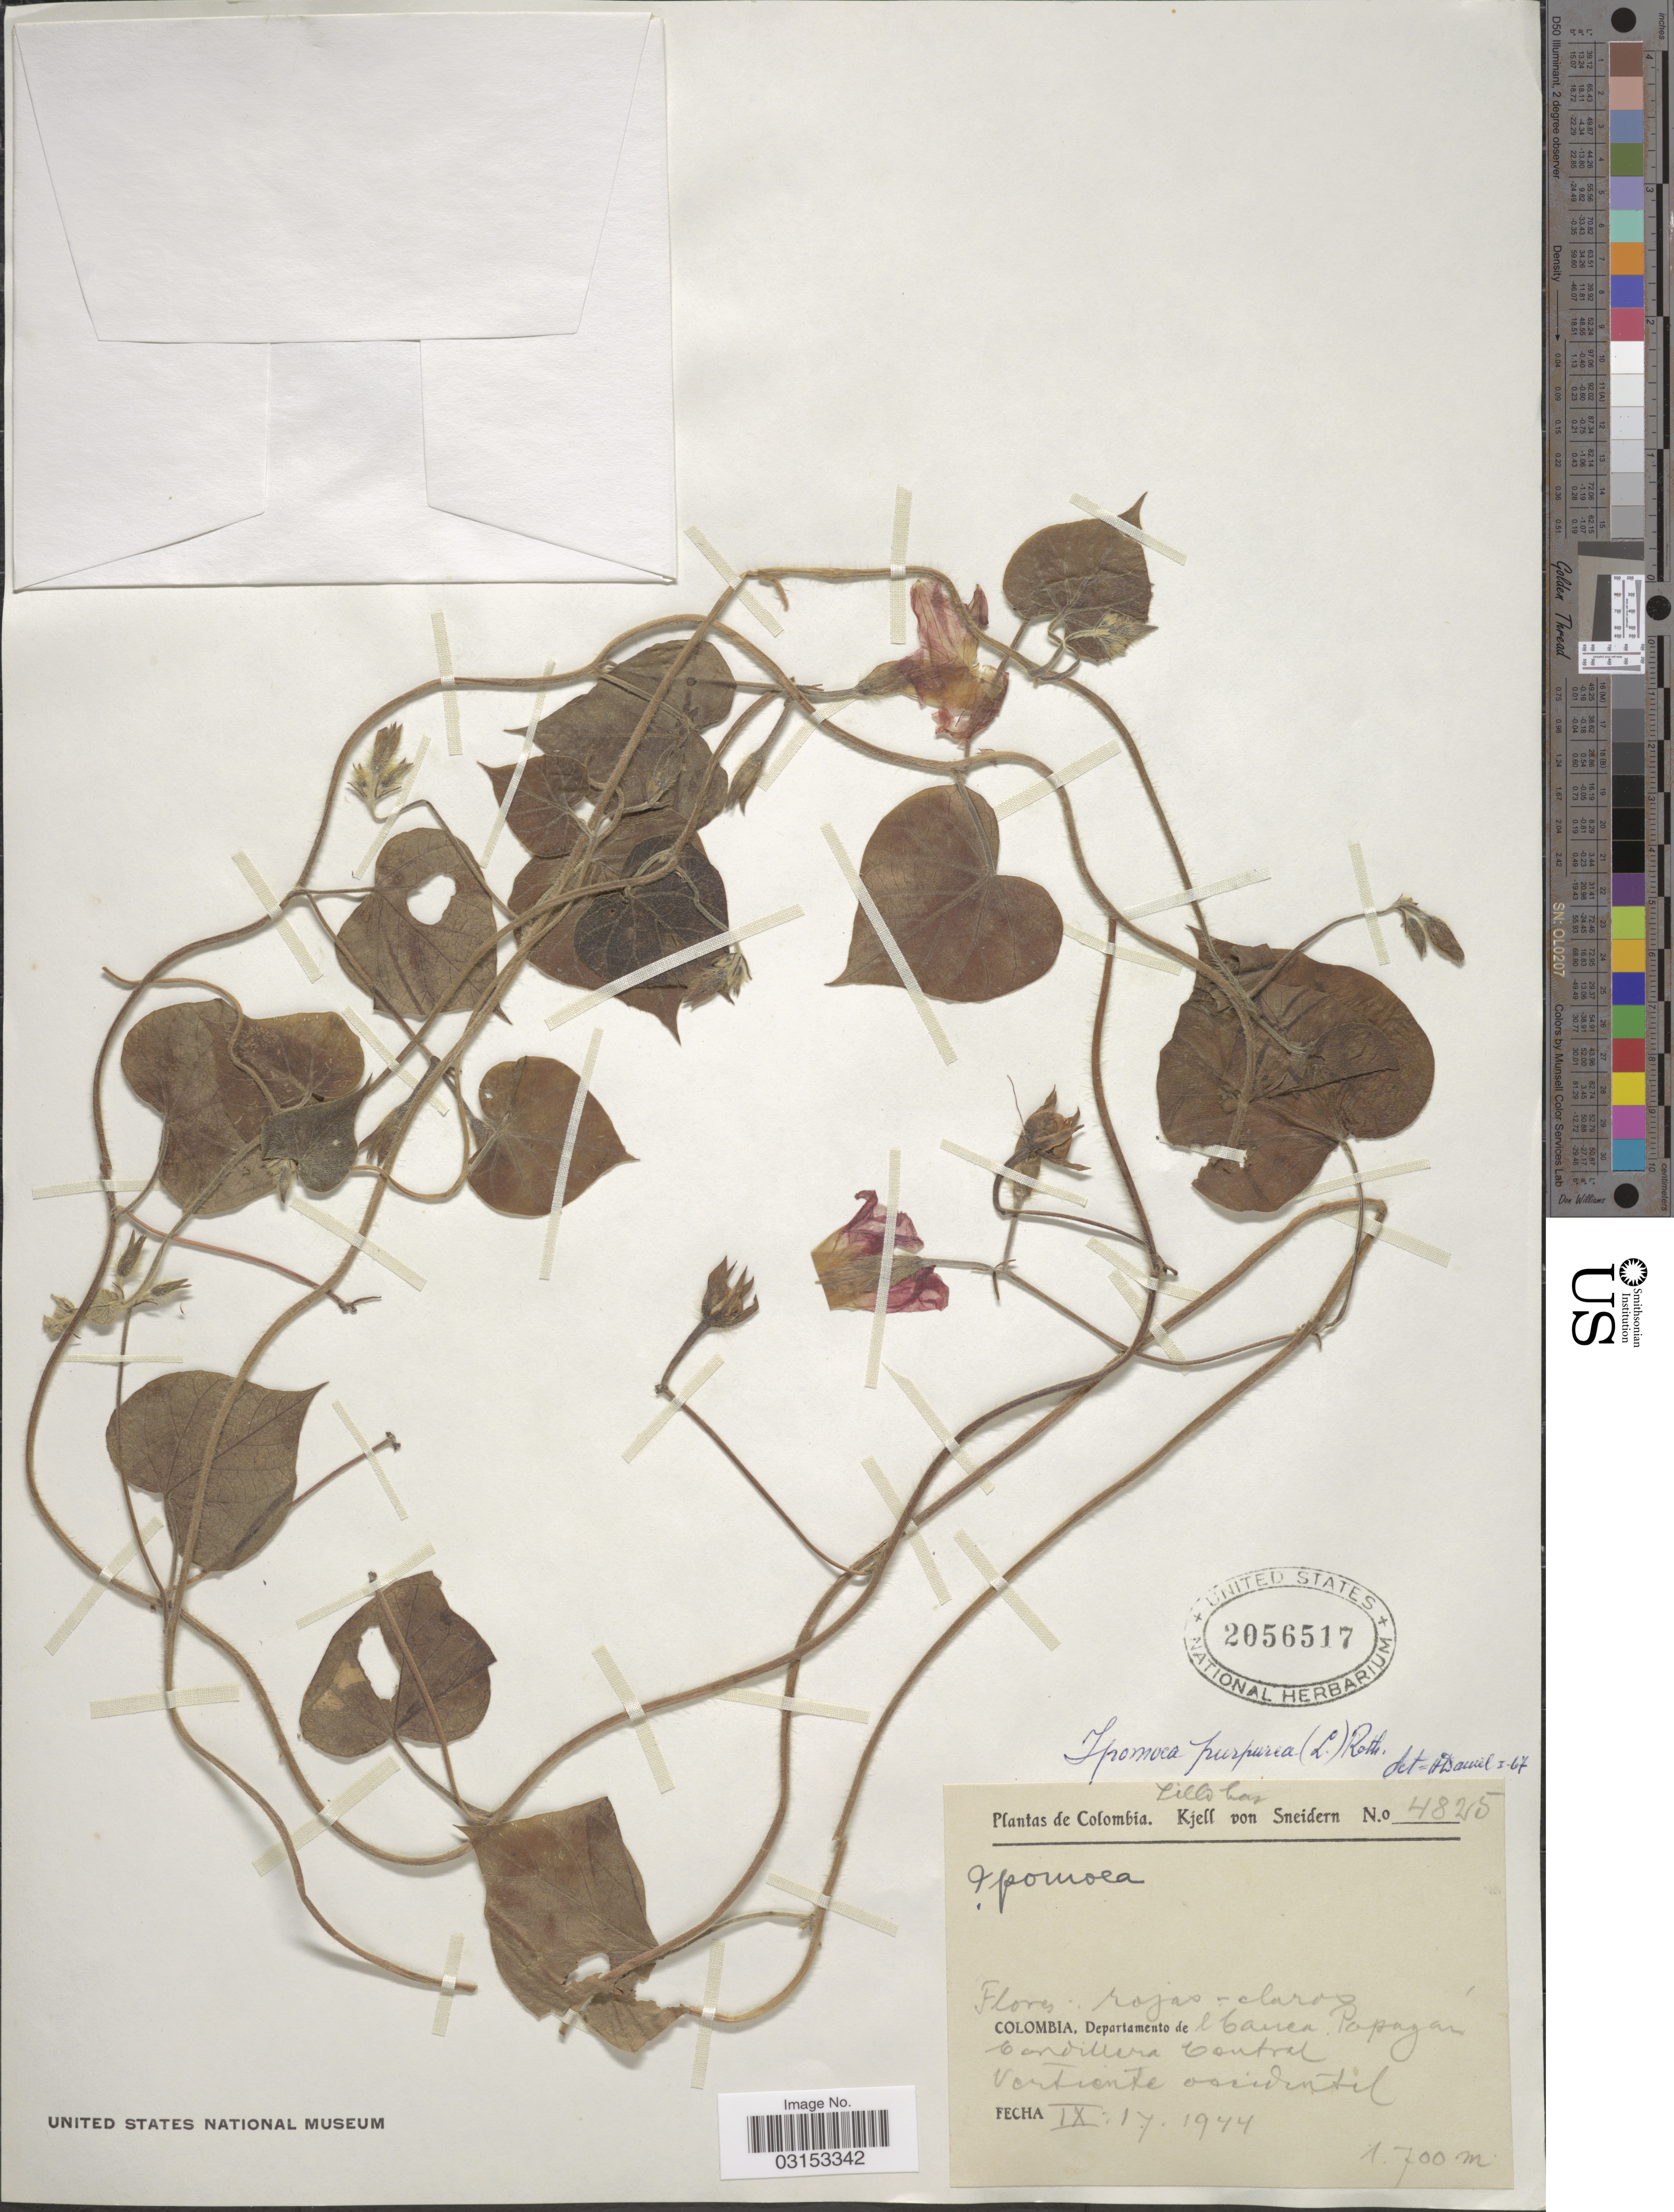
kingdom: Plantae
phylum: Tracheophyta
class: Magnoliopsida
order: Solanales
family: Convolvulaceae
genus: Ipomoea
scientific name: Ipomoea purpurea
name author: (L.) Roth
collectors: K. von Sneidern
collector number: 4825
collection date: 1944-09-17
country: Colombia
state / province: Cauca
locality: Departamento del Cauca. Popayán. Cordillera Central. Vertiente Occidental.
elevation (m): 1700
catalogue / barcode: US 2056517